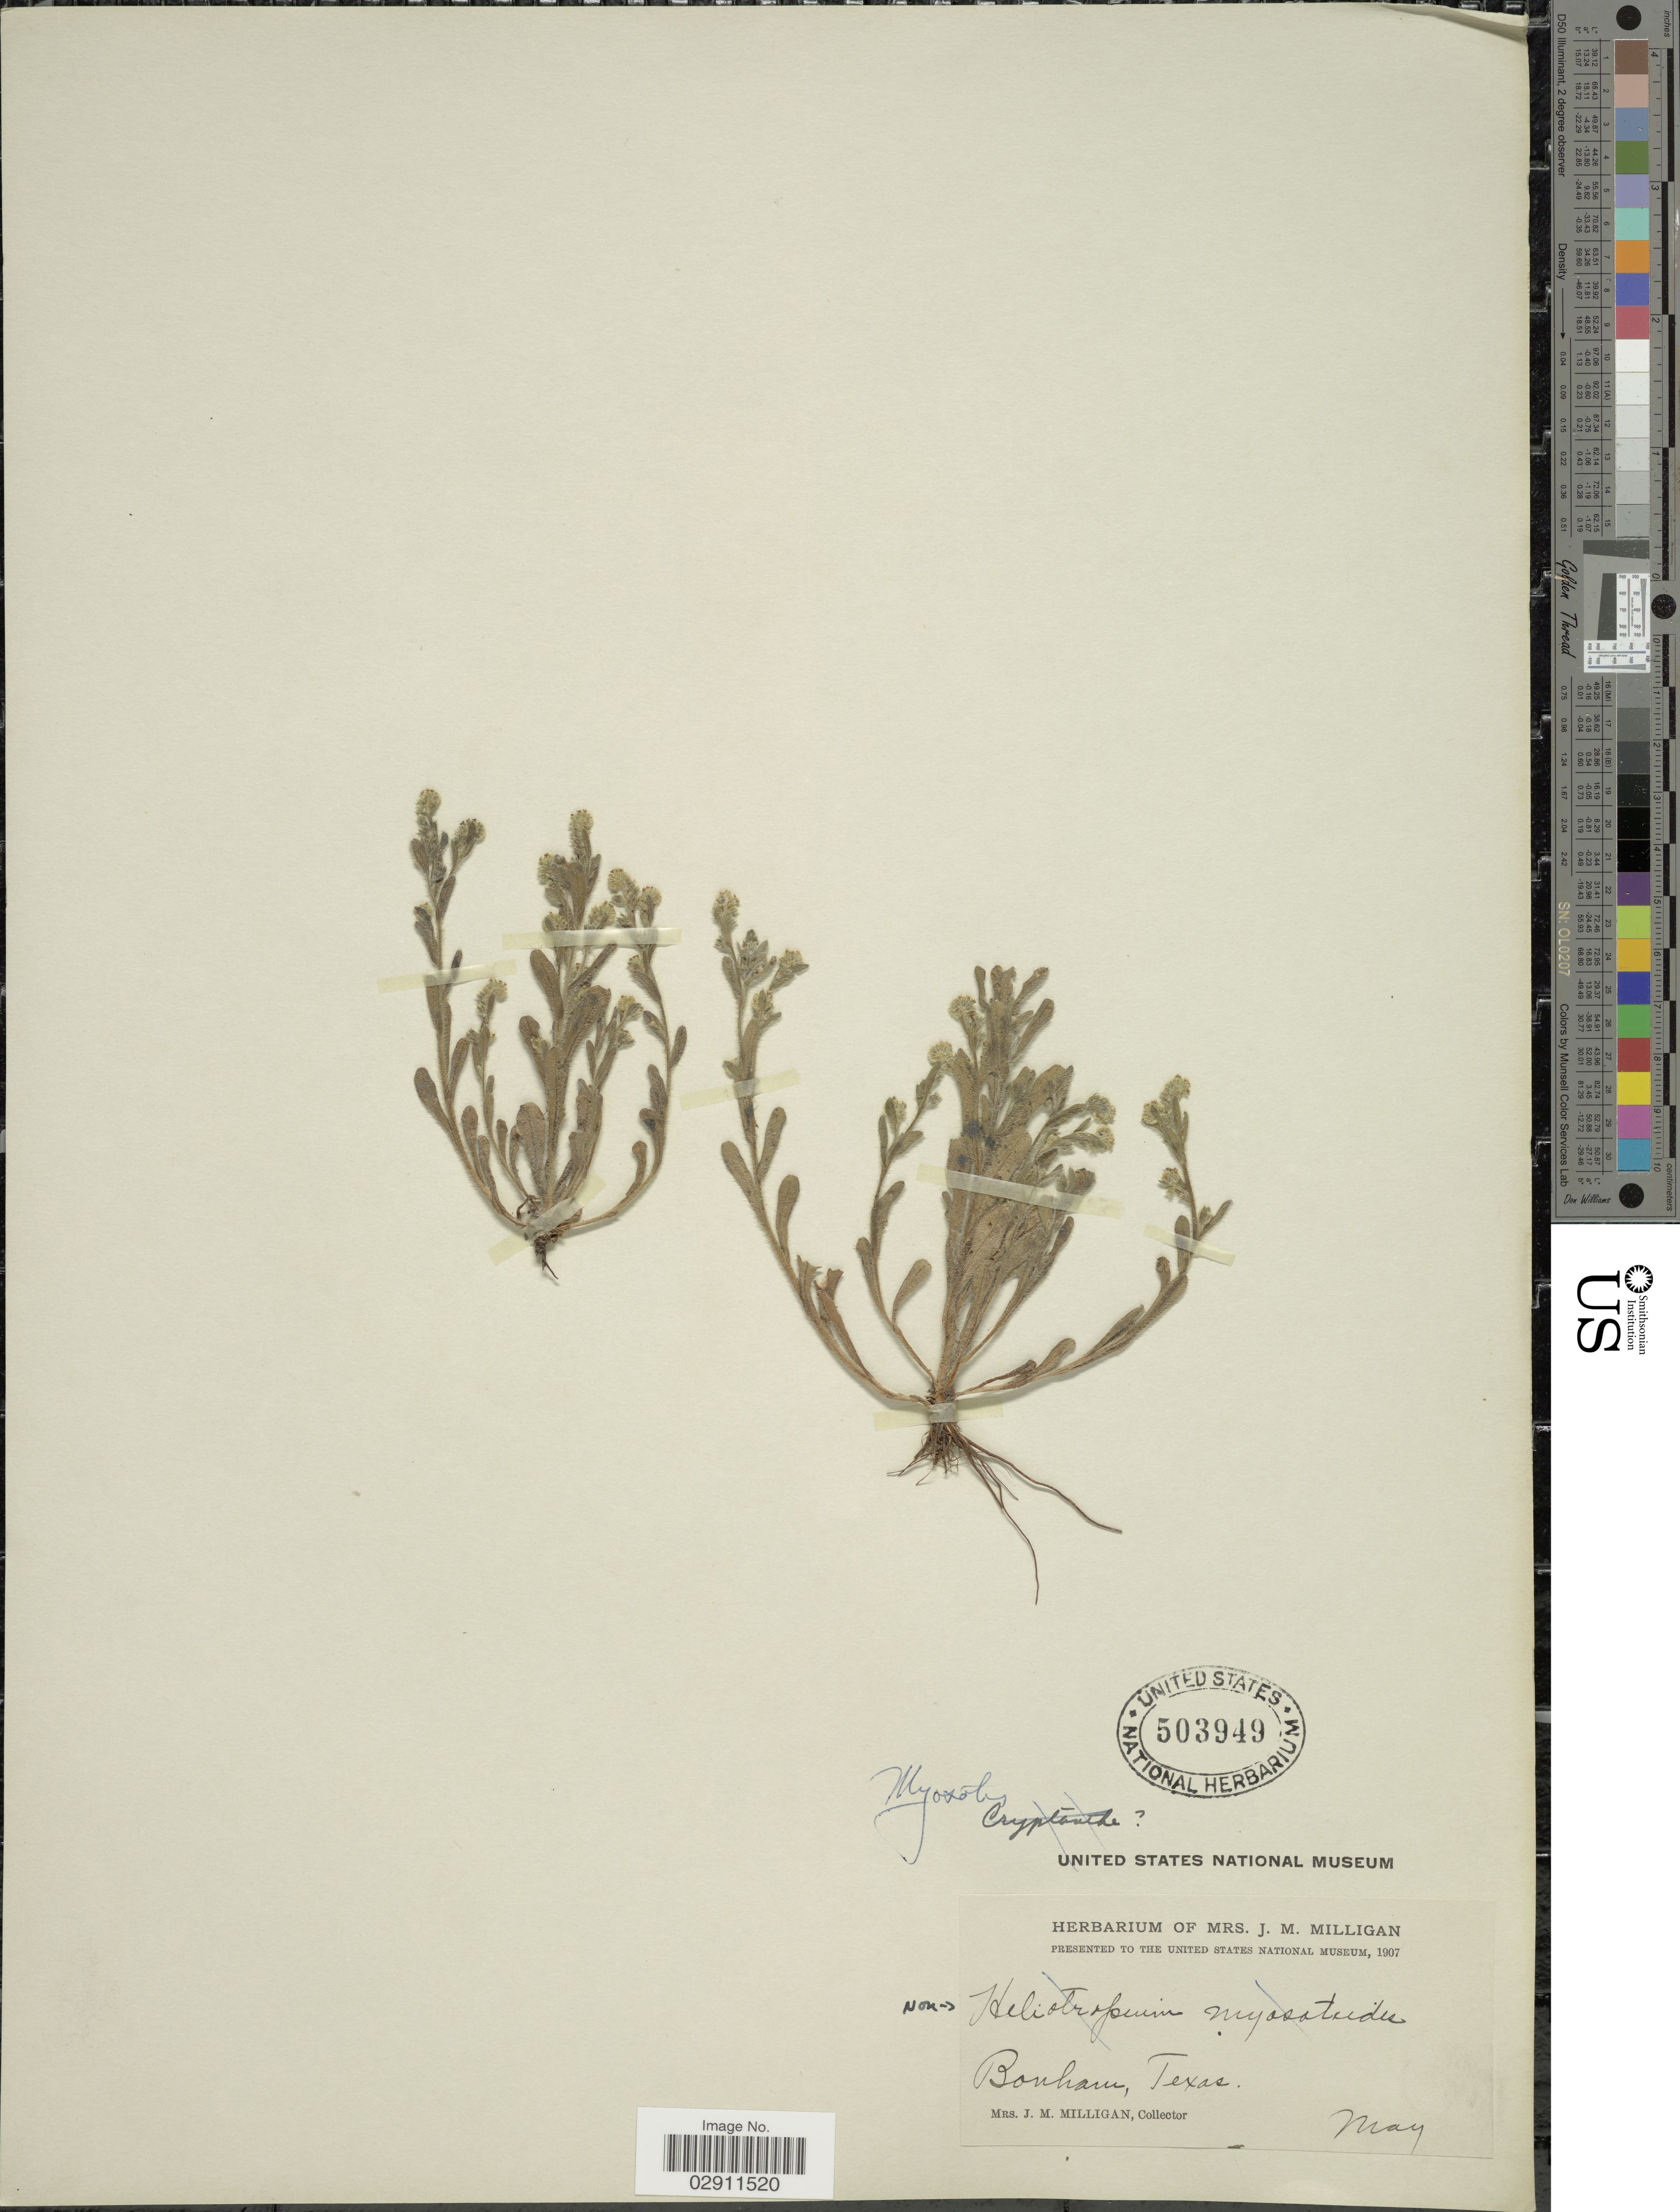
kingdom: Plantae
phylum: Tracheophyta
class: Magnoliopsida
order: Boraginales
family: Boraginaceae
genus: Myosotis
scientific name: Myosotis verna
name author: Nutt.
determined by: Goldman, Doug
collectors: J. Milligan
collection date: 1907-05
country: United States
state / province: Texas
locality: Bonham.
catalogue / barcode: US 503949